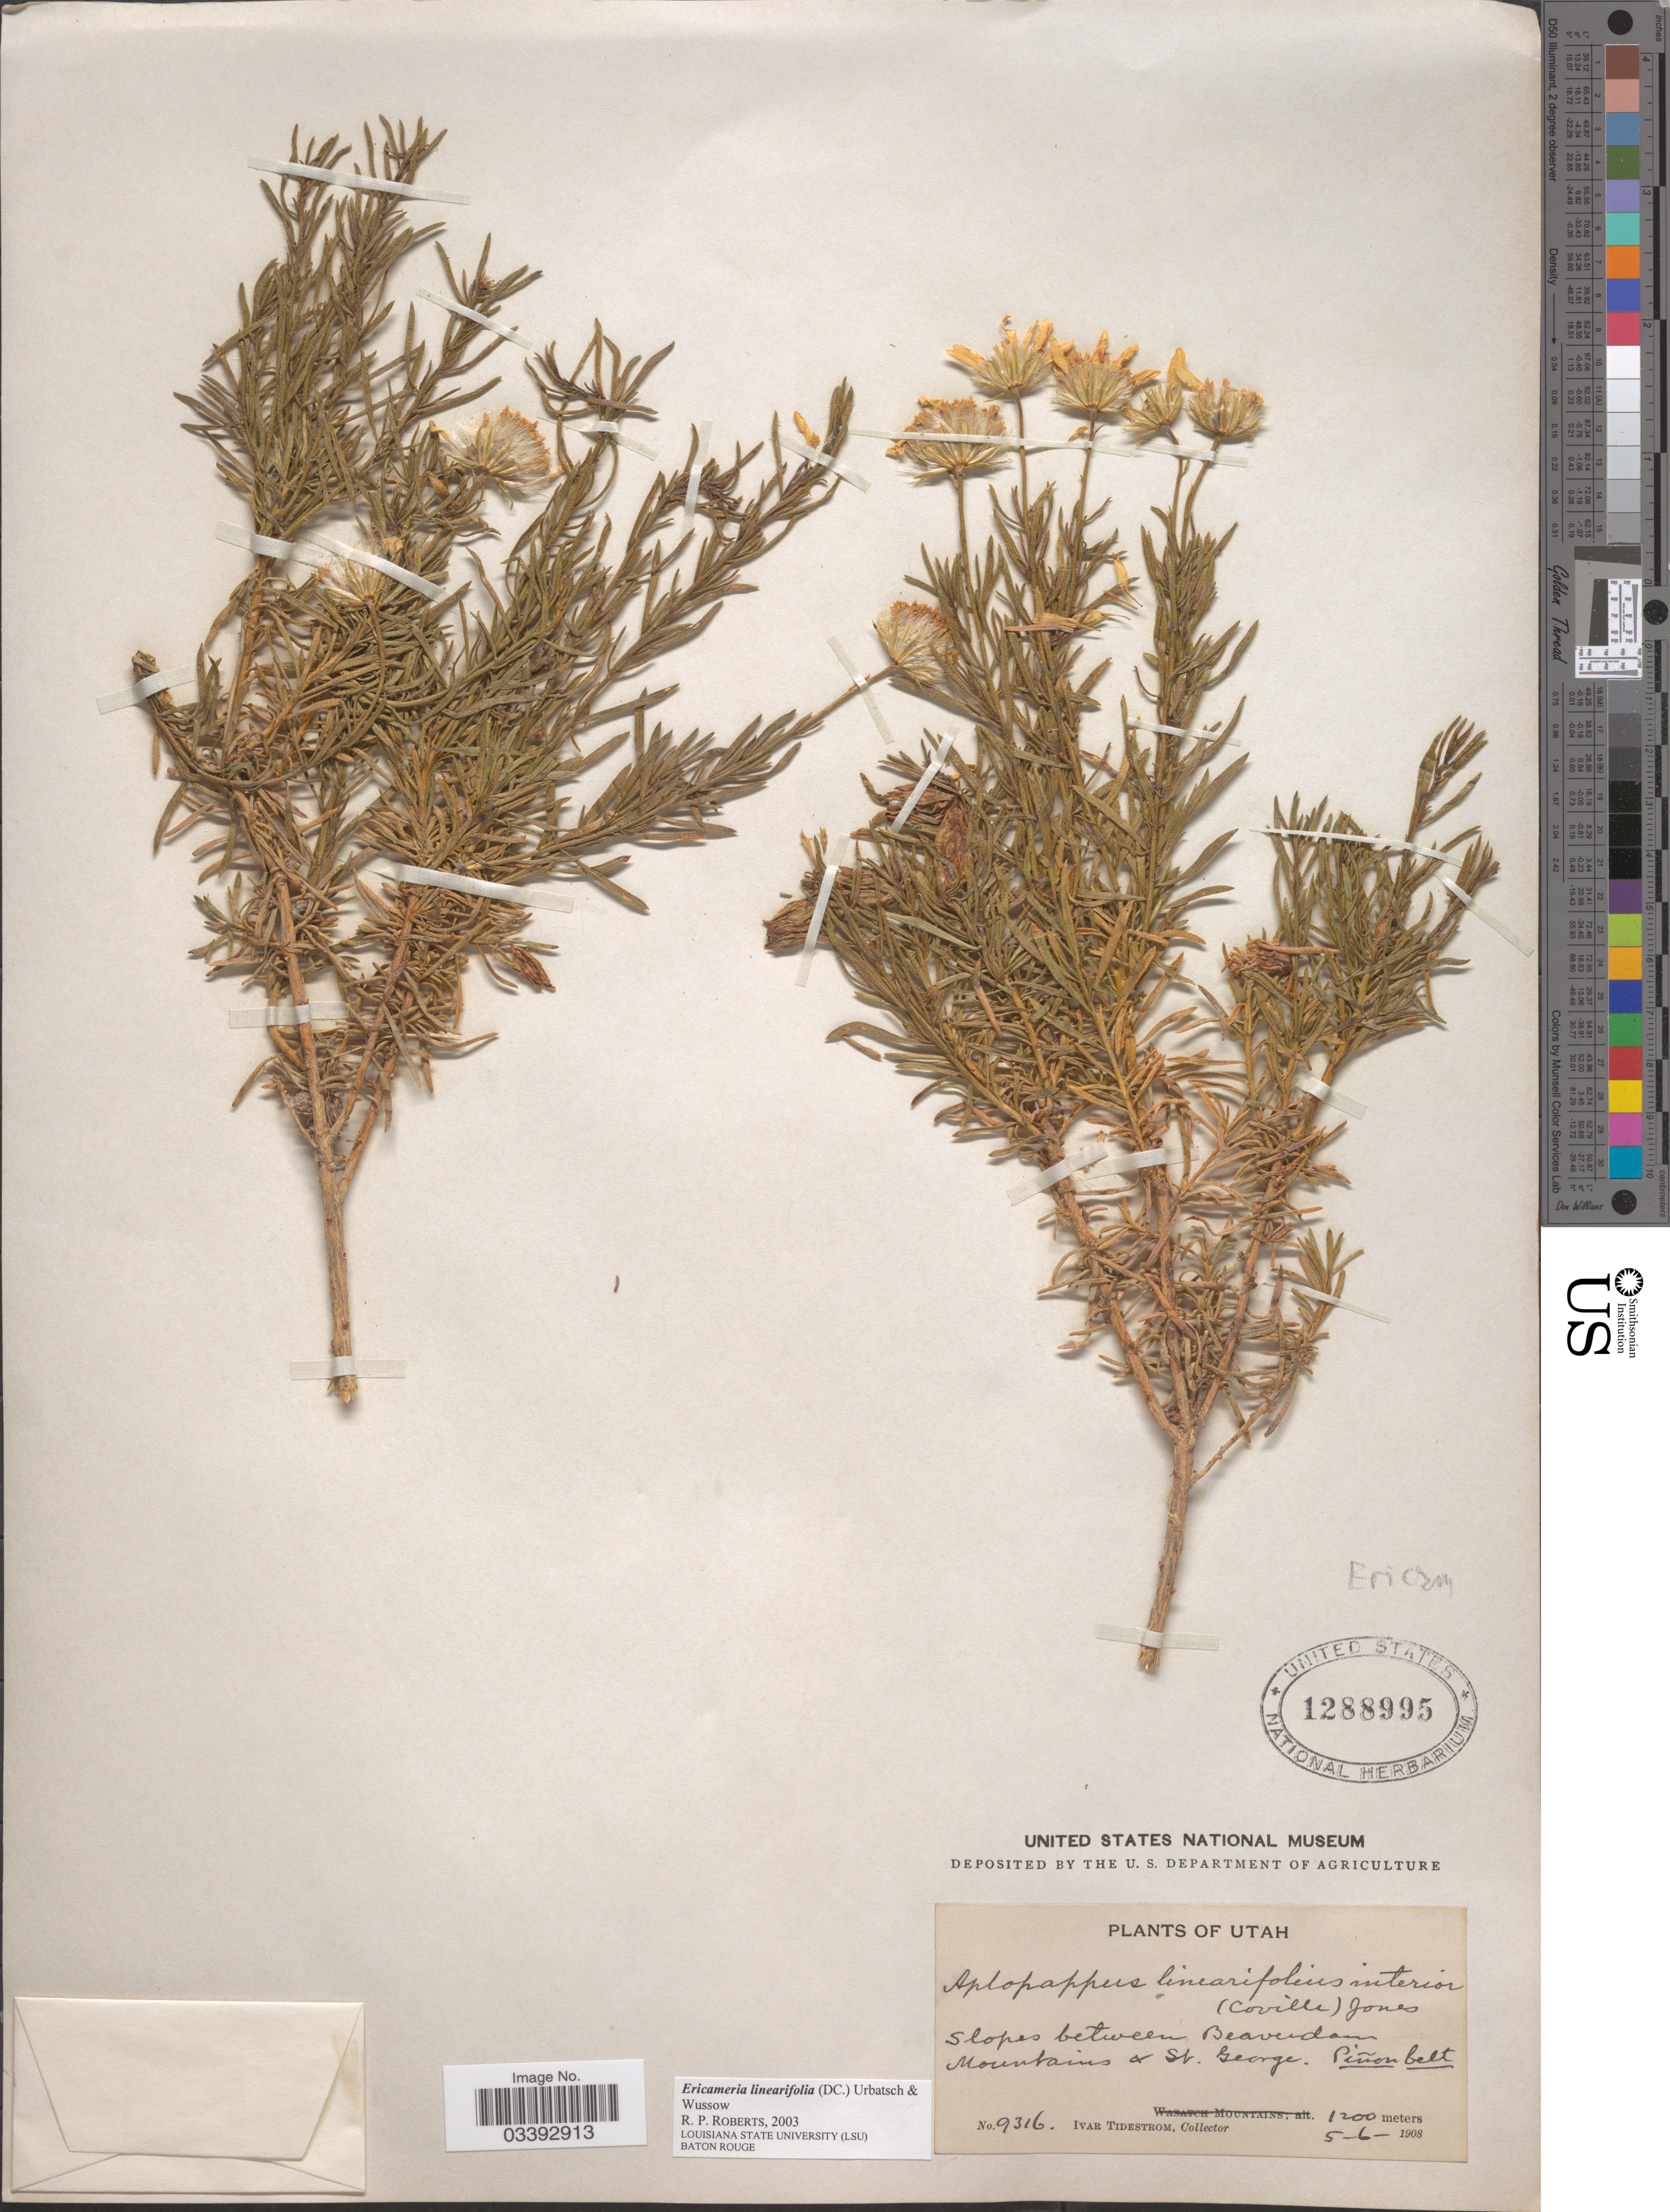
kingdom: Plantae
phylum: Tracheophyta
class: Magnoliopsida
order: Asterales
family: Asteraceae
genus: Ericameria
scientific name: Ericameria linearifolia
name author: (DC.) Urbatsch & Wussow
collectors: I. F. Tidestrom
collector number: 9316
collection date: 1908-05-06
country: United States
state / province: Utah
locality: Slopes between Beaverdam Mountains & St. George. Piñon belt.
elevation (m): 1200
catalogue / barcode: US 1288995